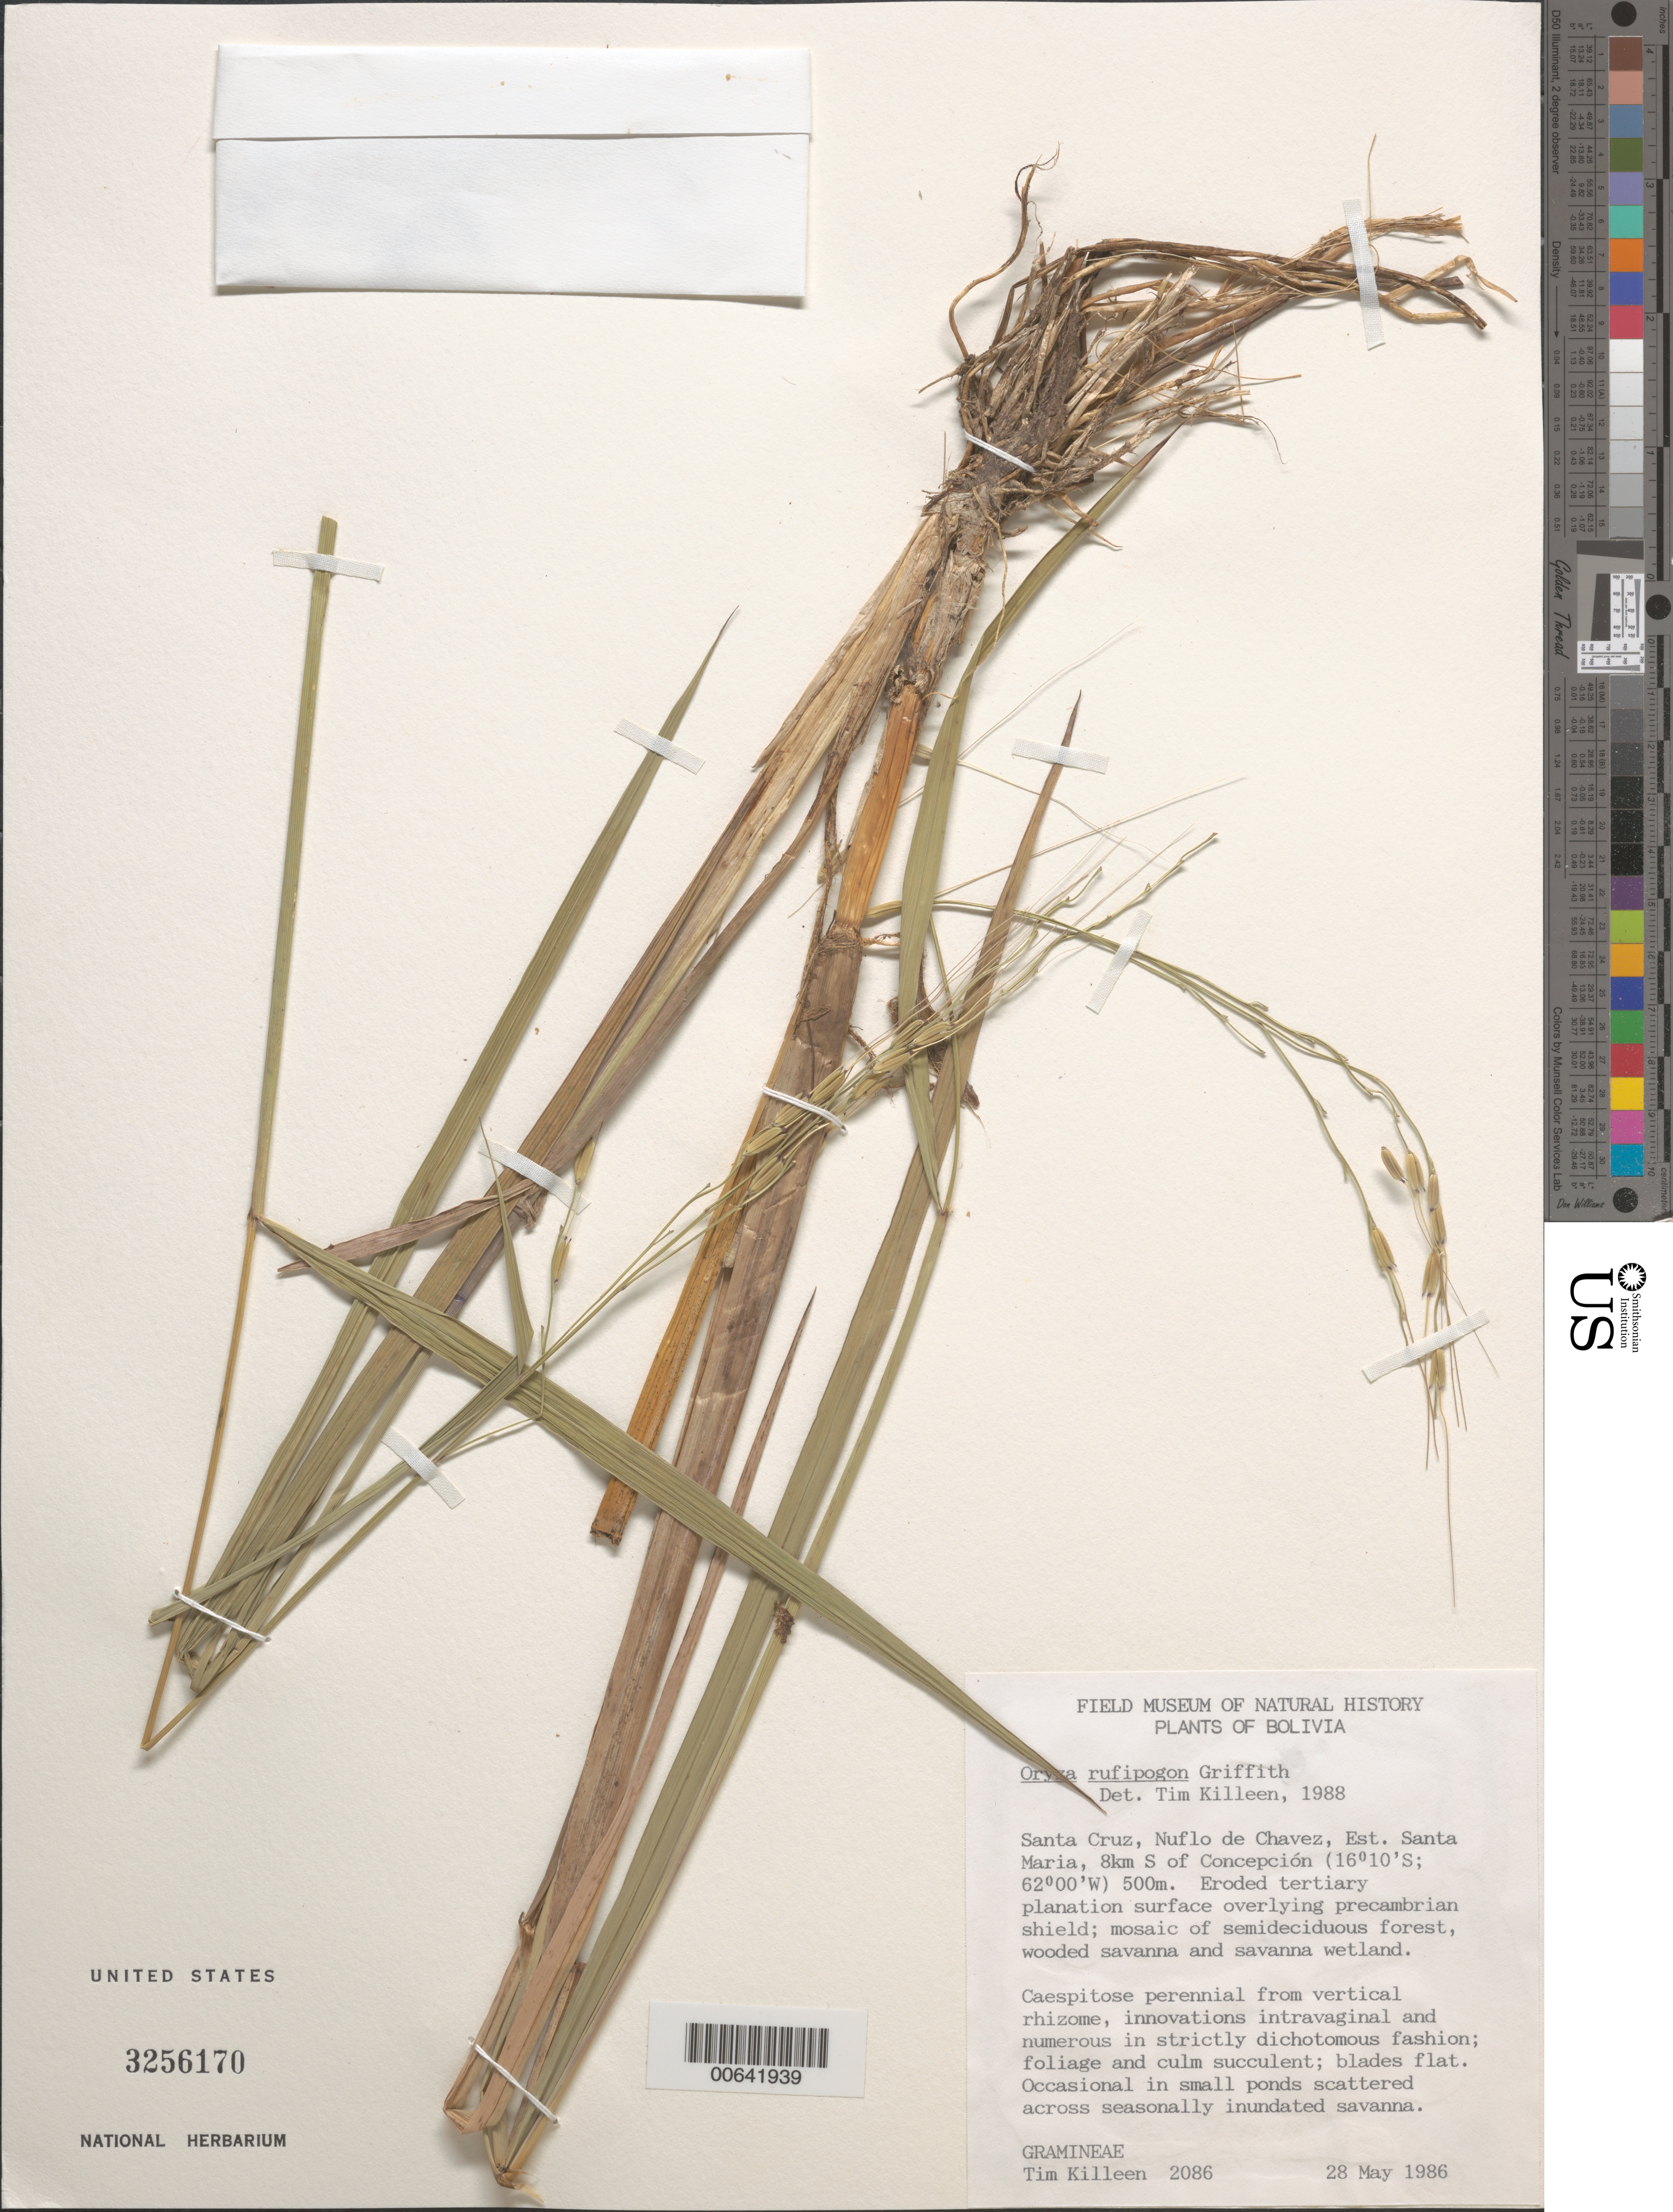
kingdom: Plantae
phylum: Tracheophyta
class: Liliopsida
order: Poales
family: Poaceae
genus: Oryza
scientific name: Oryza rufipogon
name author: Griffith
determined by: Killeen, T.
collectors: T. Killeen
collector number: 2086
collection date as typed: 28 May 1986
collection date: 1986-05-28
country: Bolivia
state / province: Santa Cruz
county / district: Ñuflo de Chávez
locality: Estancia Santa Maria, 8 km al S de Concepción.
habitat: Mosaico de bosque semideciduo y sabana arbolada.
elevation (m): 500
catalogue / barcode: US 3256170